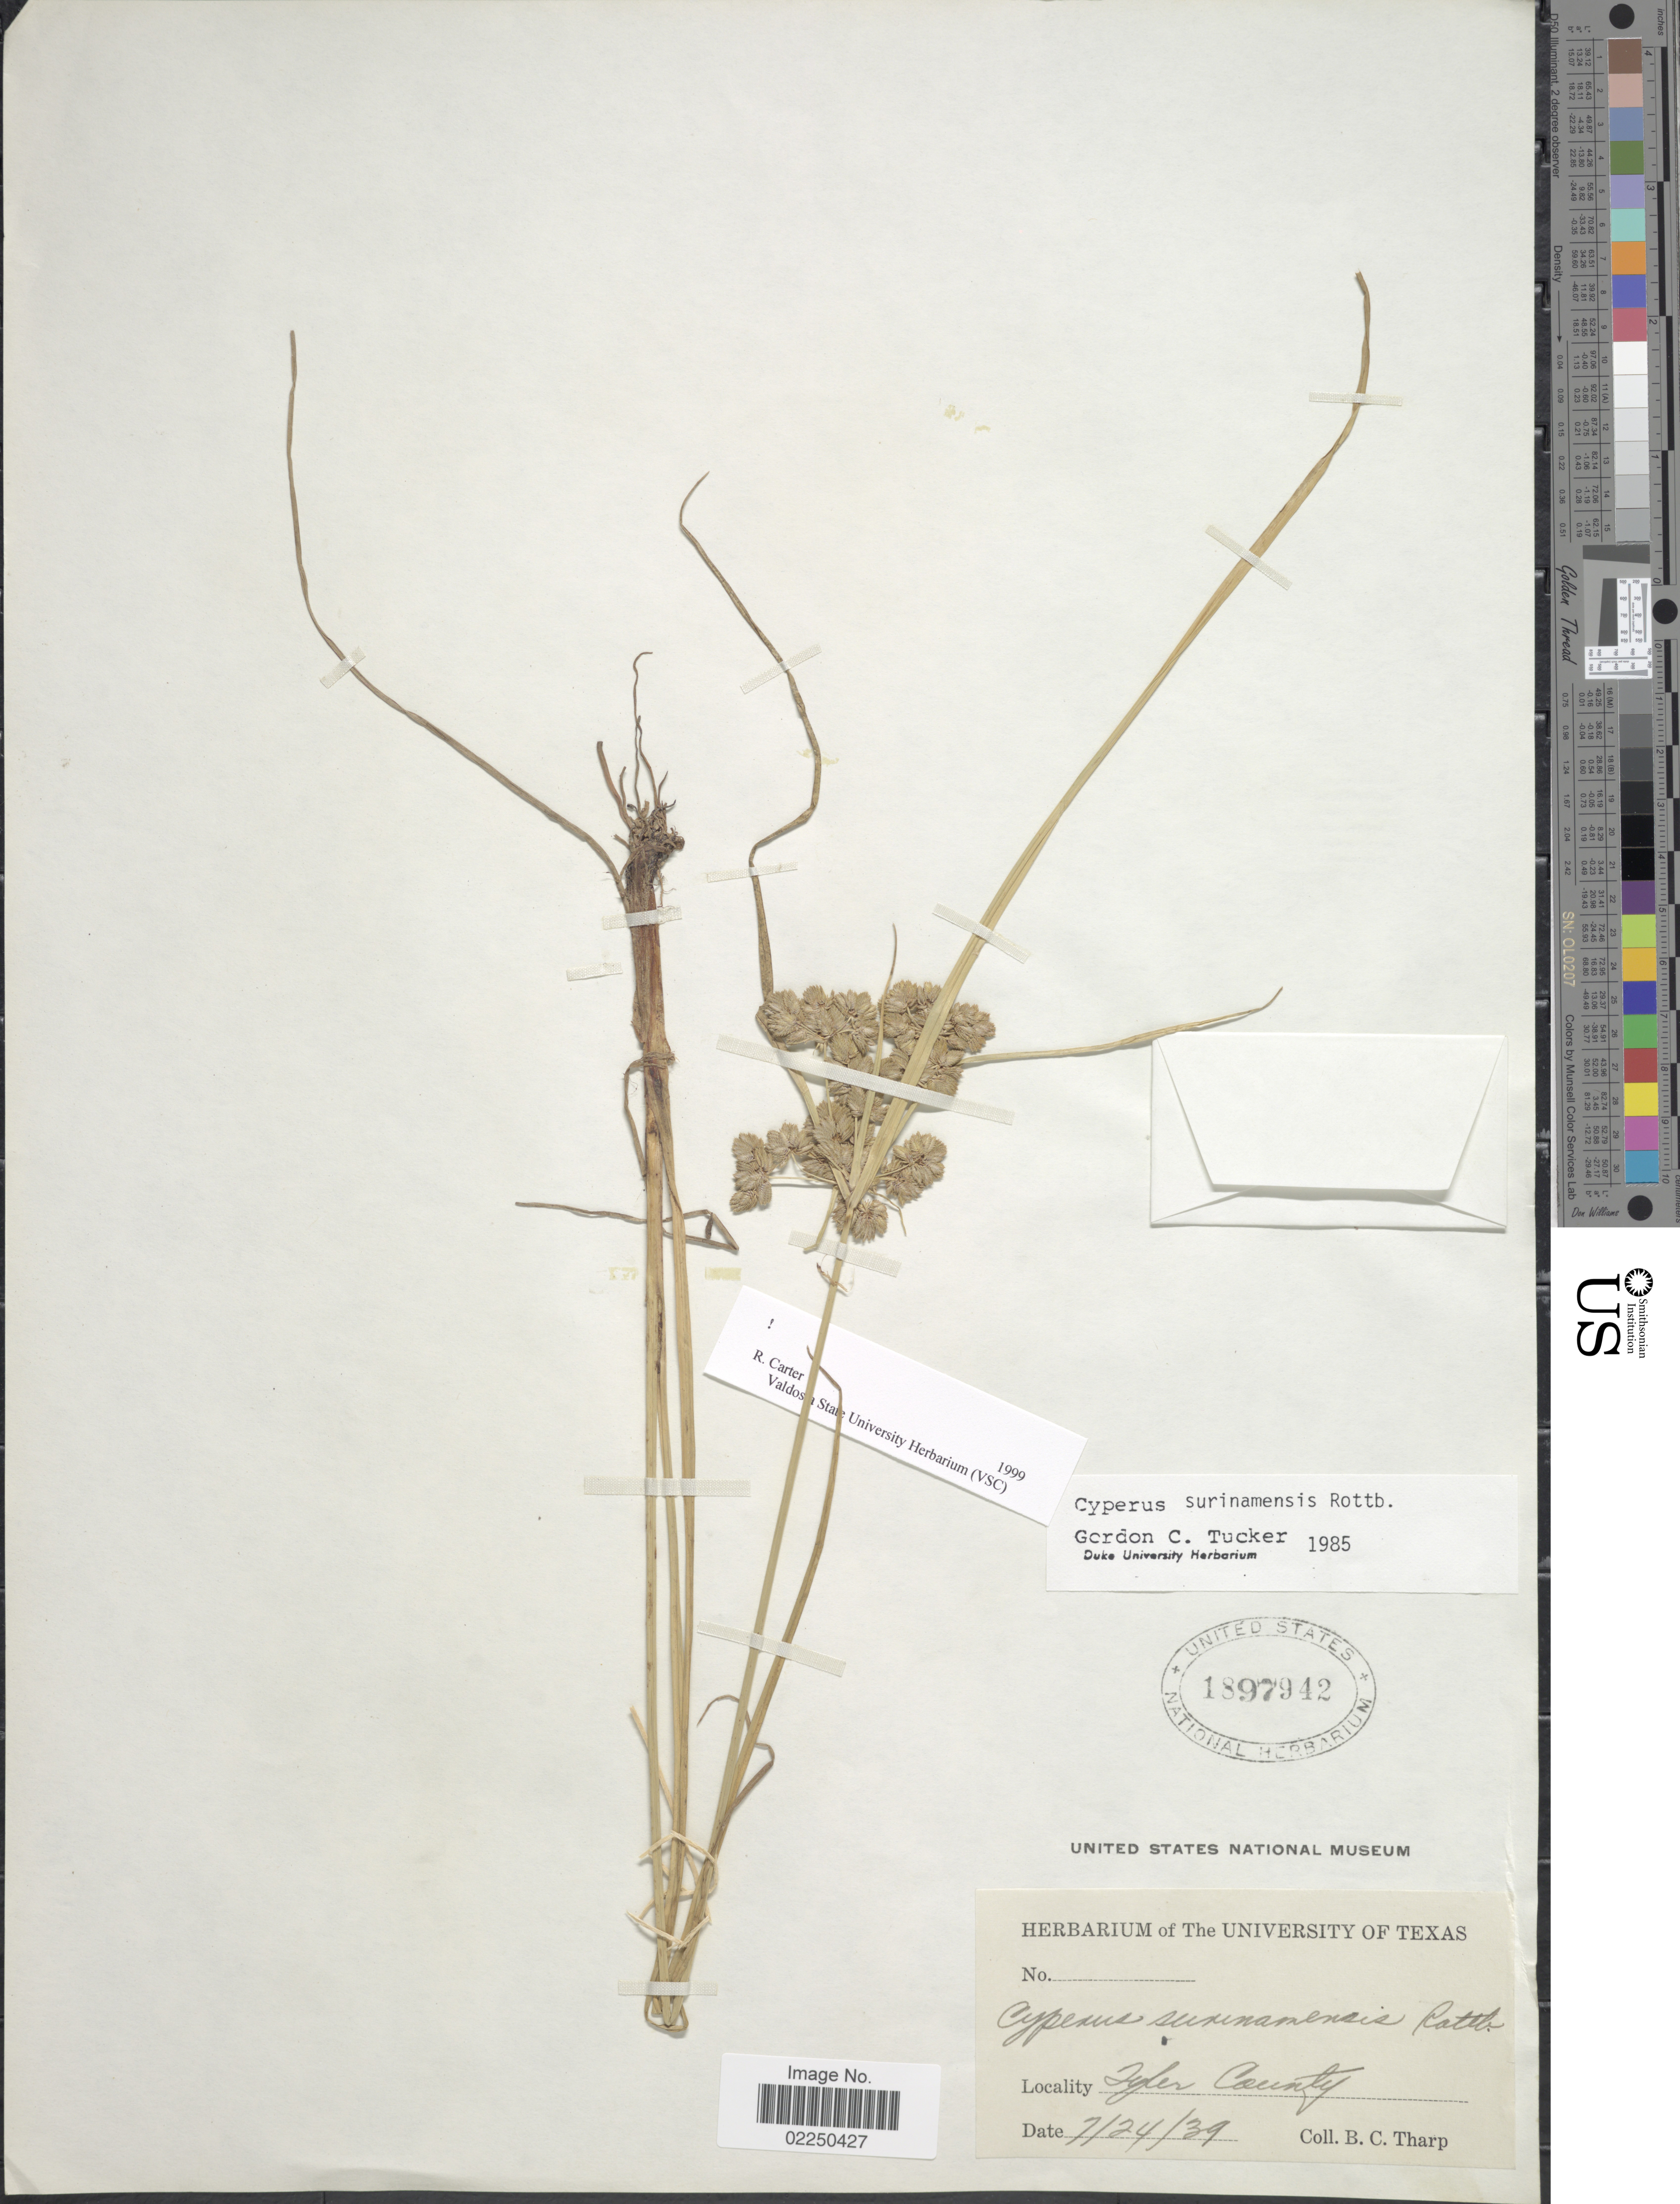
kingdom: Plantae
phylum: Tracheophyta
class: Liliopsida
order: Poales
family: Cyperaceae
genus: Cyperus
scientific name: Cyperus surinamensis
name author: Rottb.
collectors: B. C. Tharp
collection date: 1939-07-24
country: United States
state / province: Texas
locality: Tyler County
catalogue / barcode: US 1897942